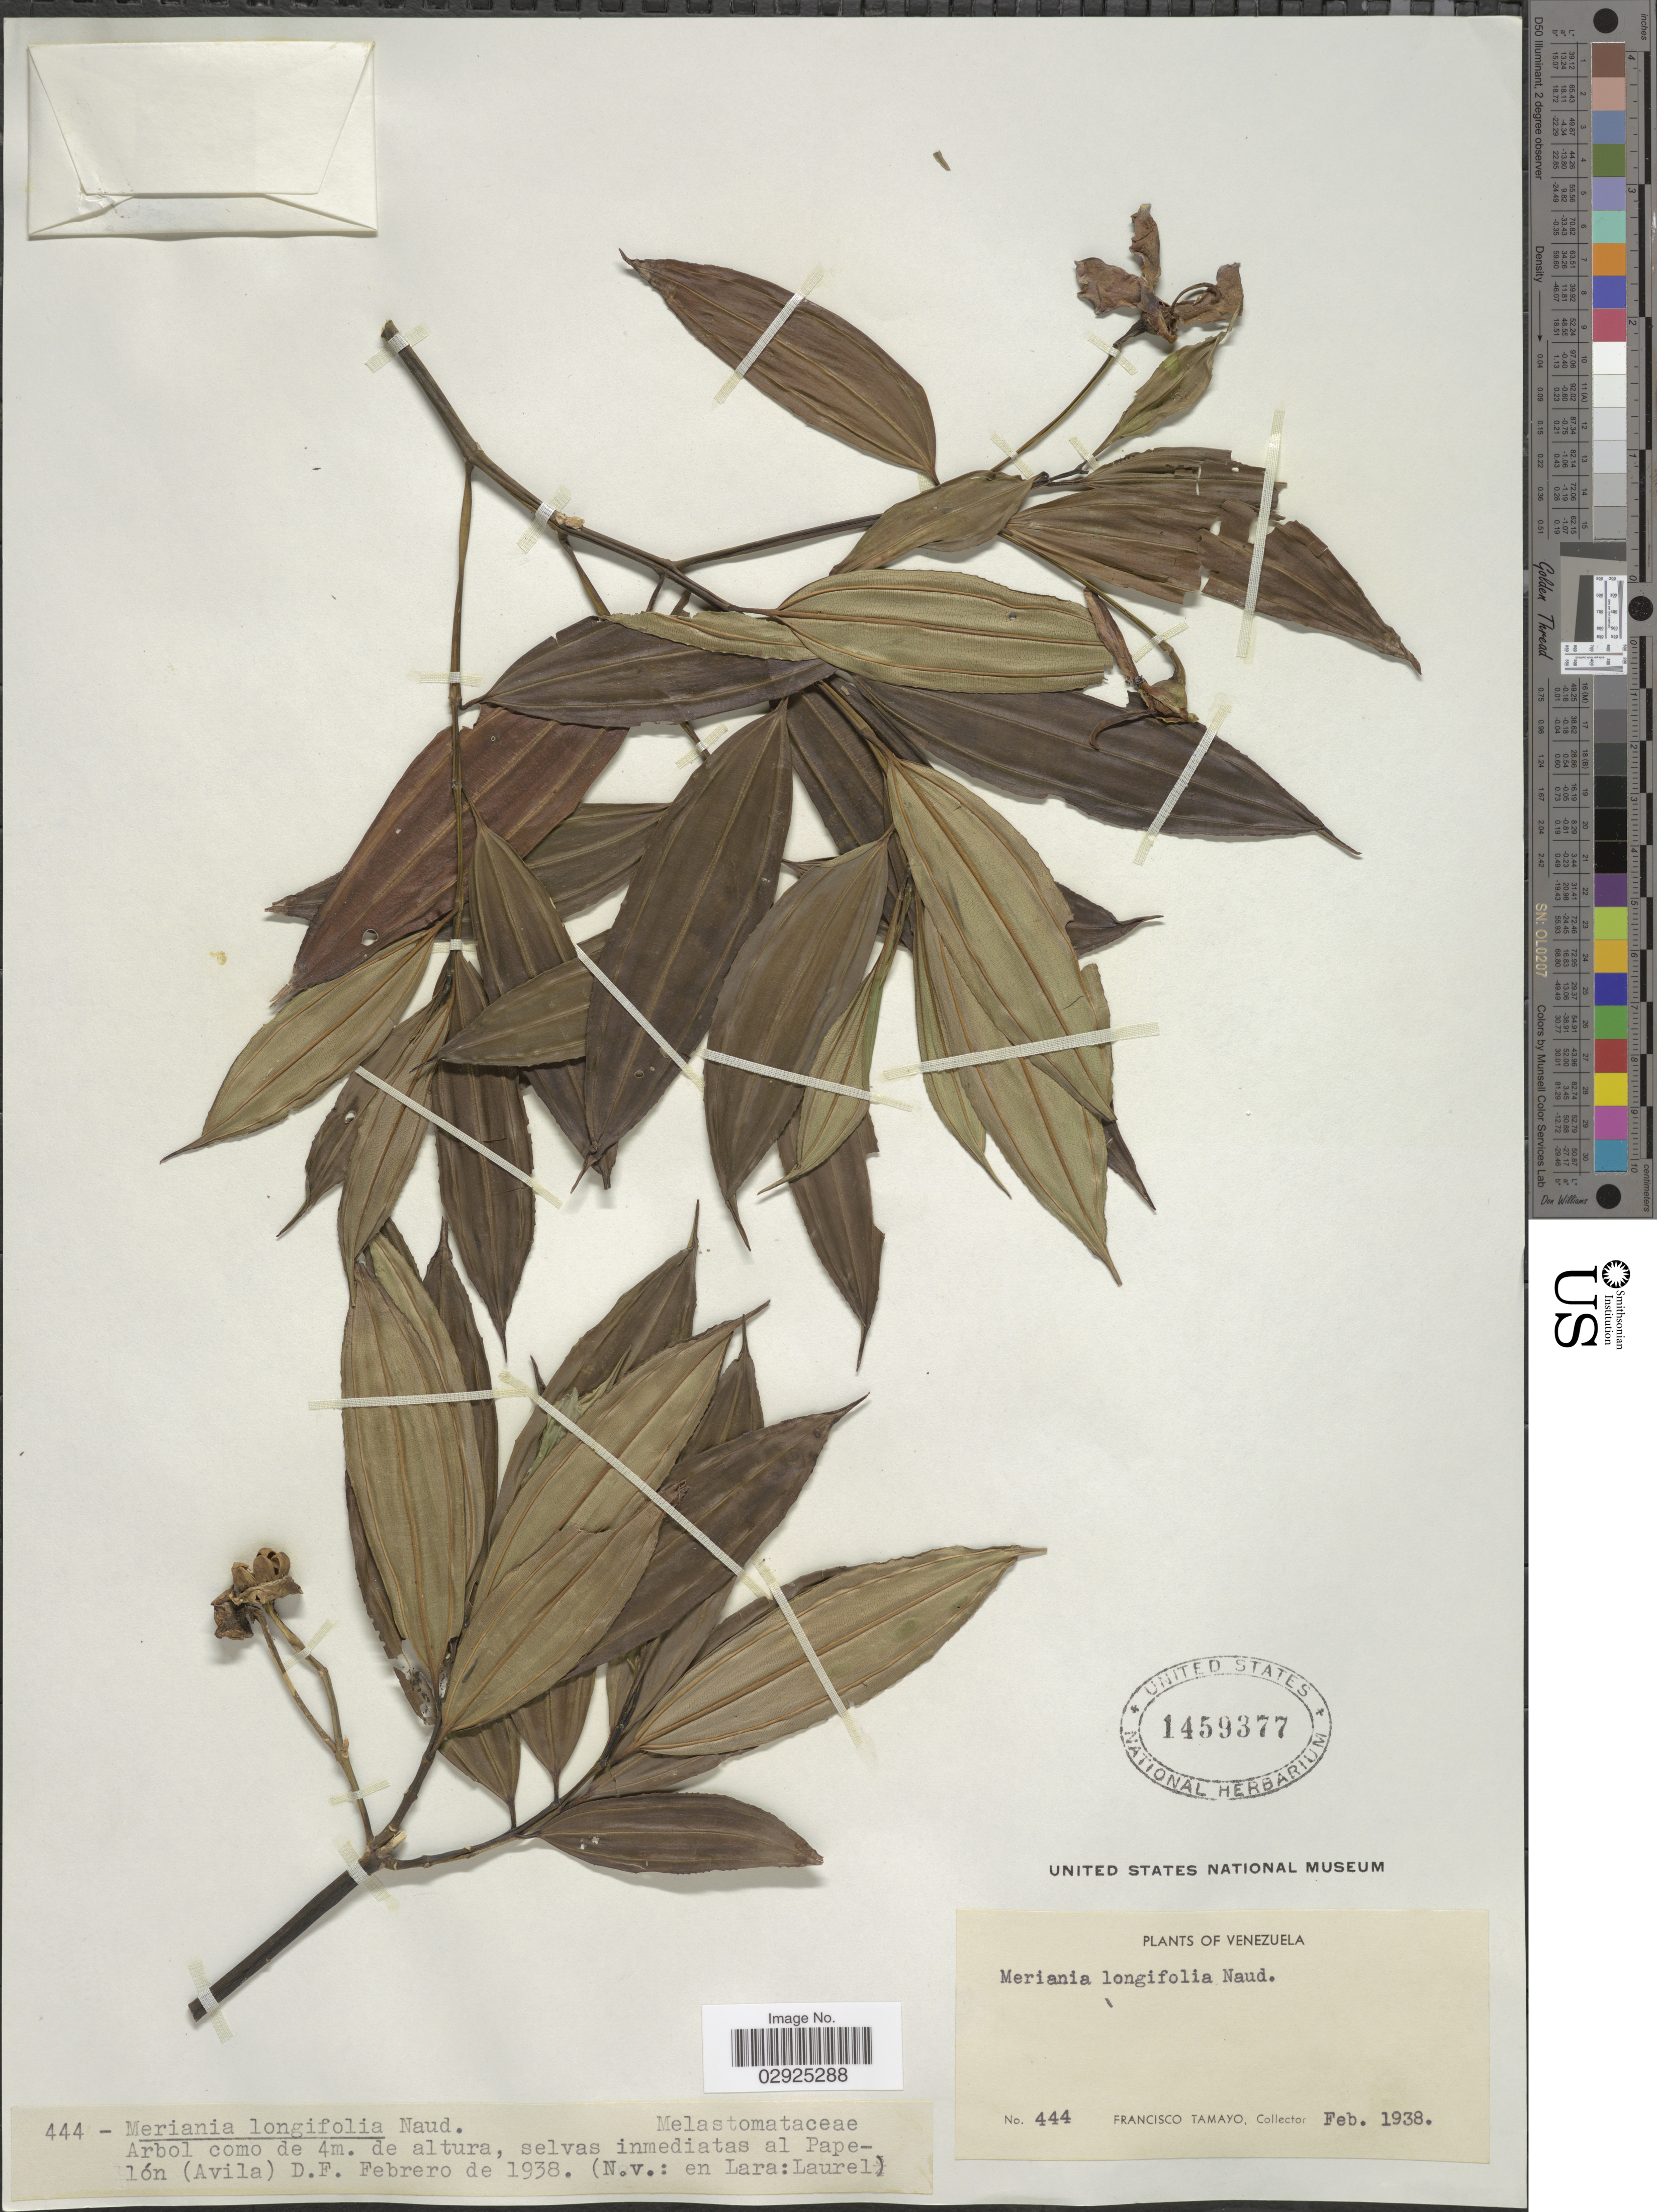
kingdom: Plantae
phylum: Tracheophyta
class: Magnoliopsida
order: Myrtales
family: Melastomataceae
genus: Meriania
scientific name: Meriania longifolia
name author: (Naudin) Cogn.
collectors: F. Tamayo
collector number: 444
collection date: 1938-02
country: Venezuela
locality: Al Papelón (Avila) D.F.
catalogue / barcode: US 1459377